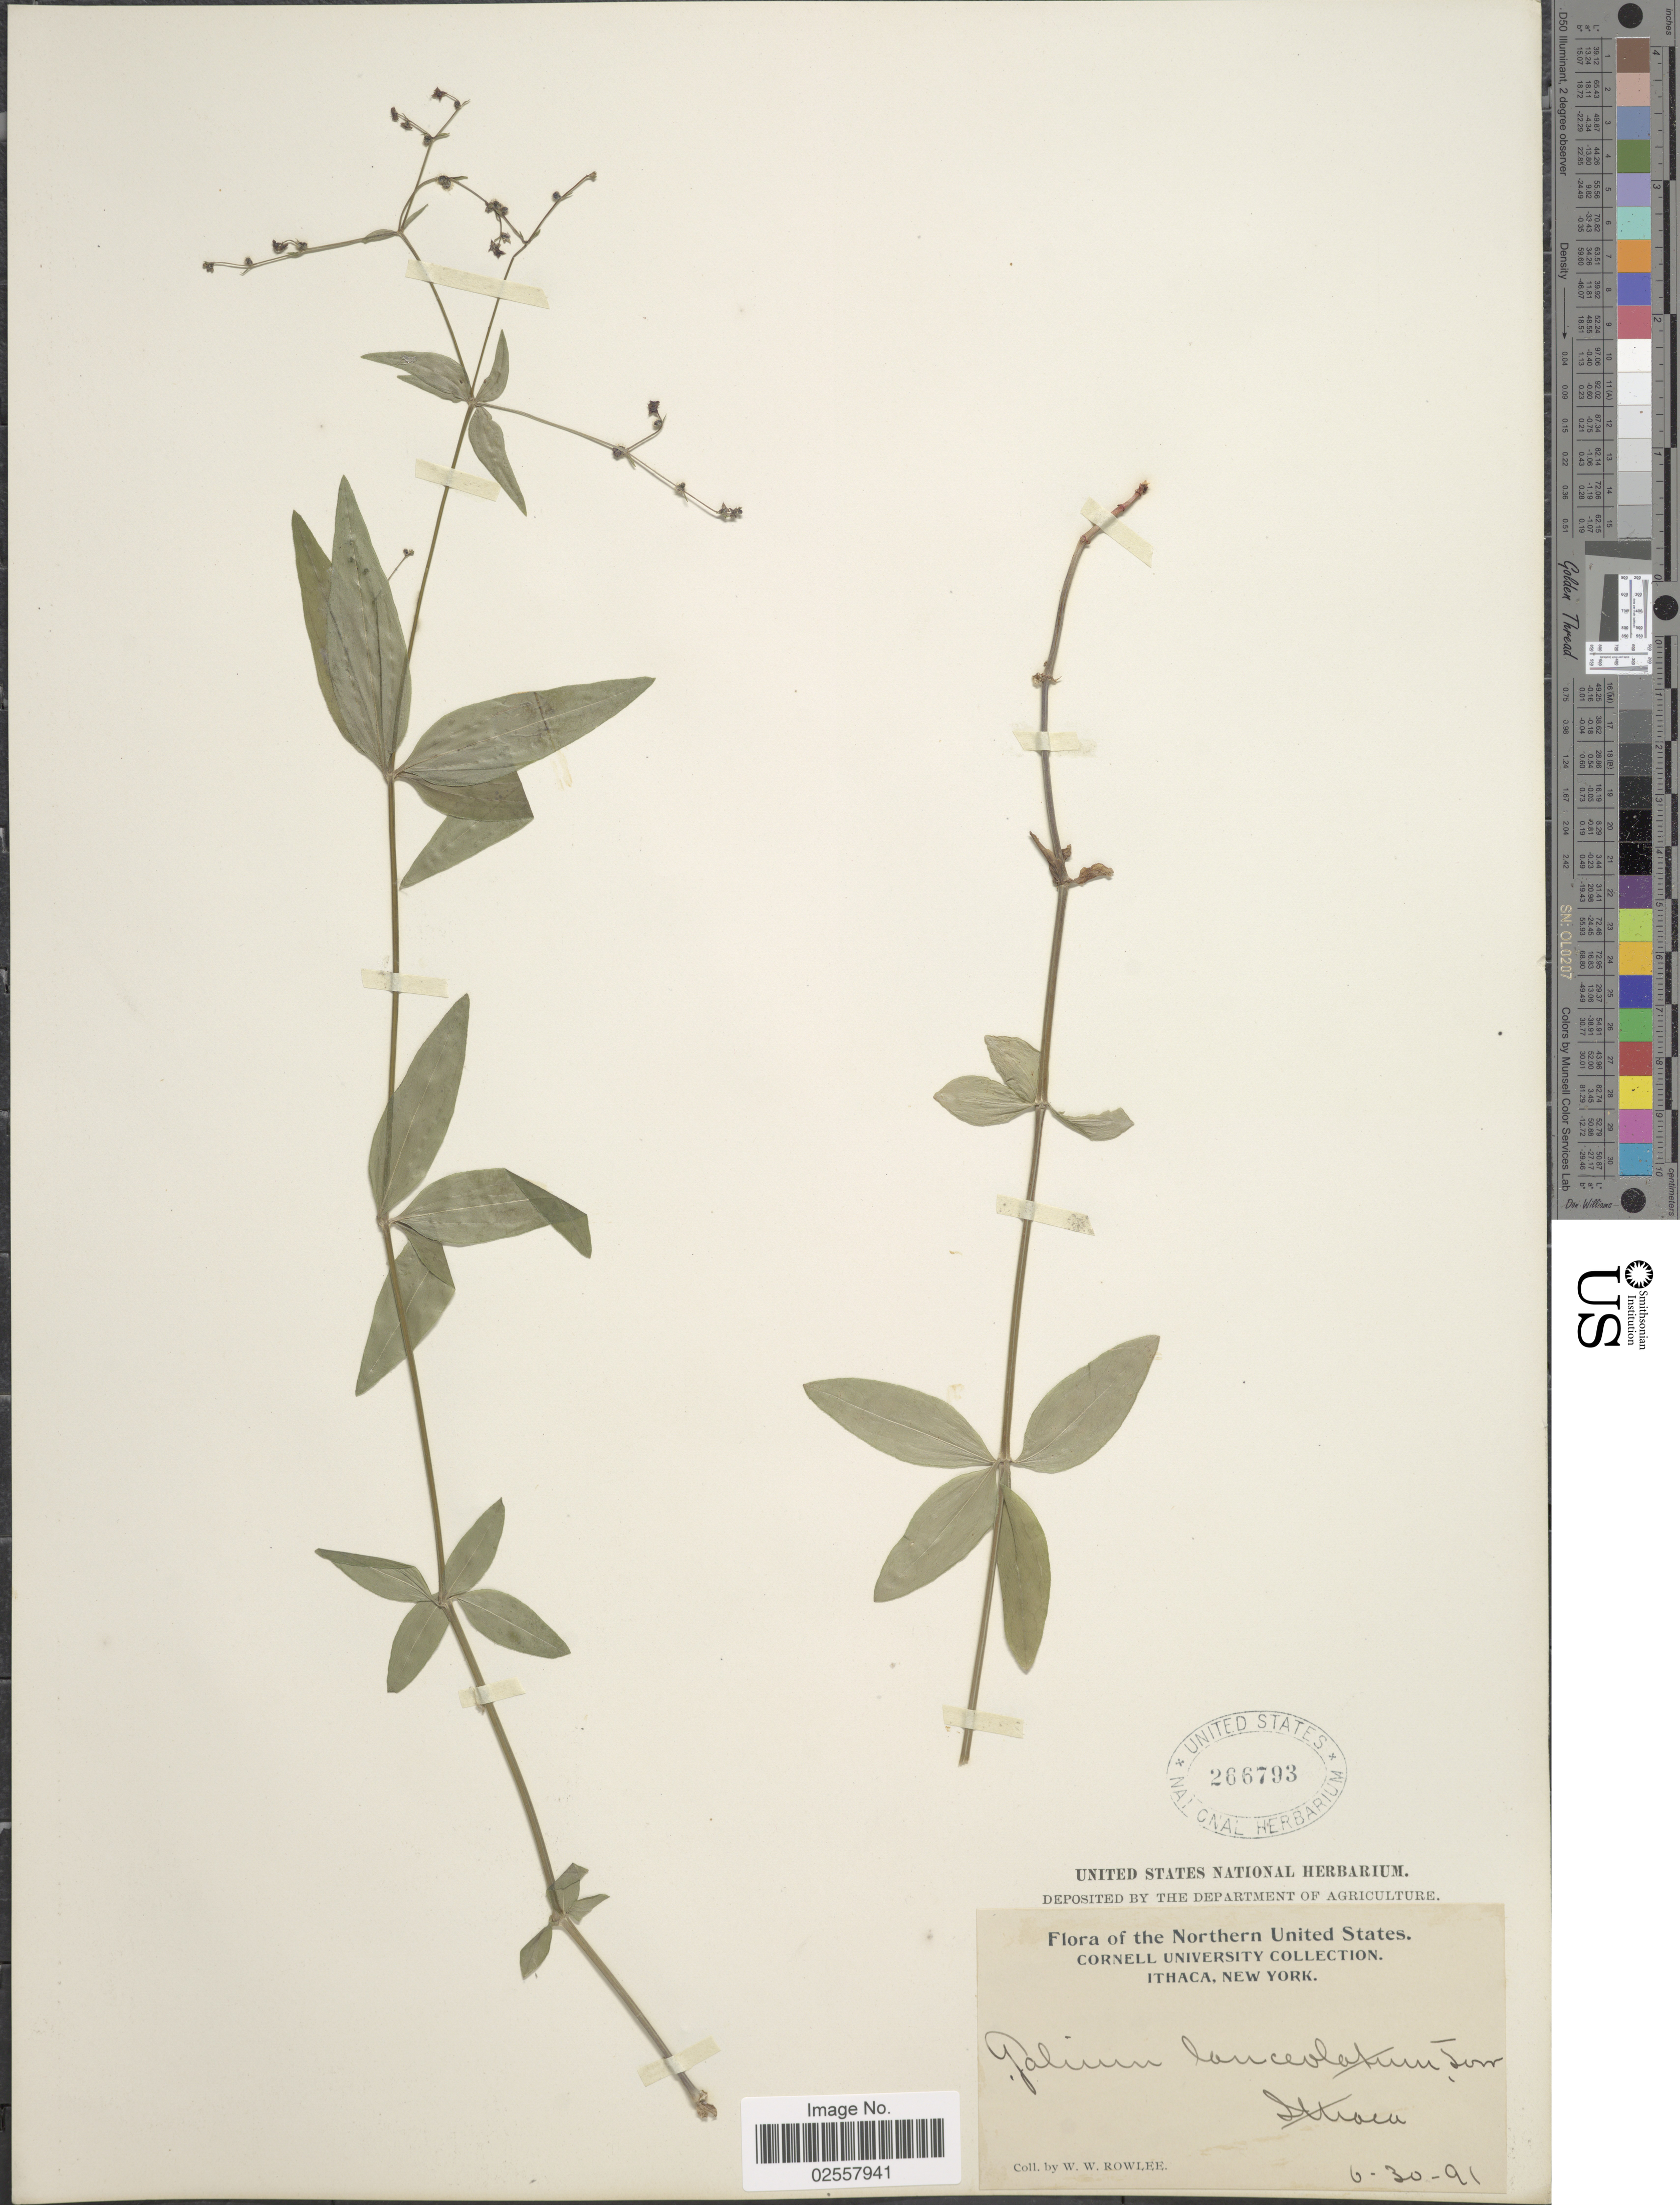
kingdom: Plantae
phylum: Tracheophyta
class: Magnoliopsida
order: Gentianales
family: Rubiaceae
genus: Galium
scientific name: Galium lanceolatum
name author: (Torr. & A. Gray) Torr.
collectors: W. W. Rowlee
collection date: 1891-06-30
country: United States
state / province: New York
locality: Ithaca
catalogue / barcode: US 266793